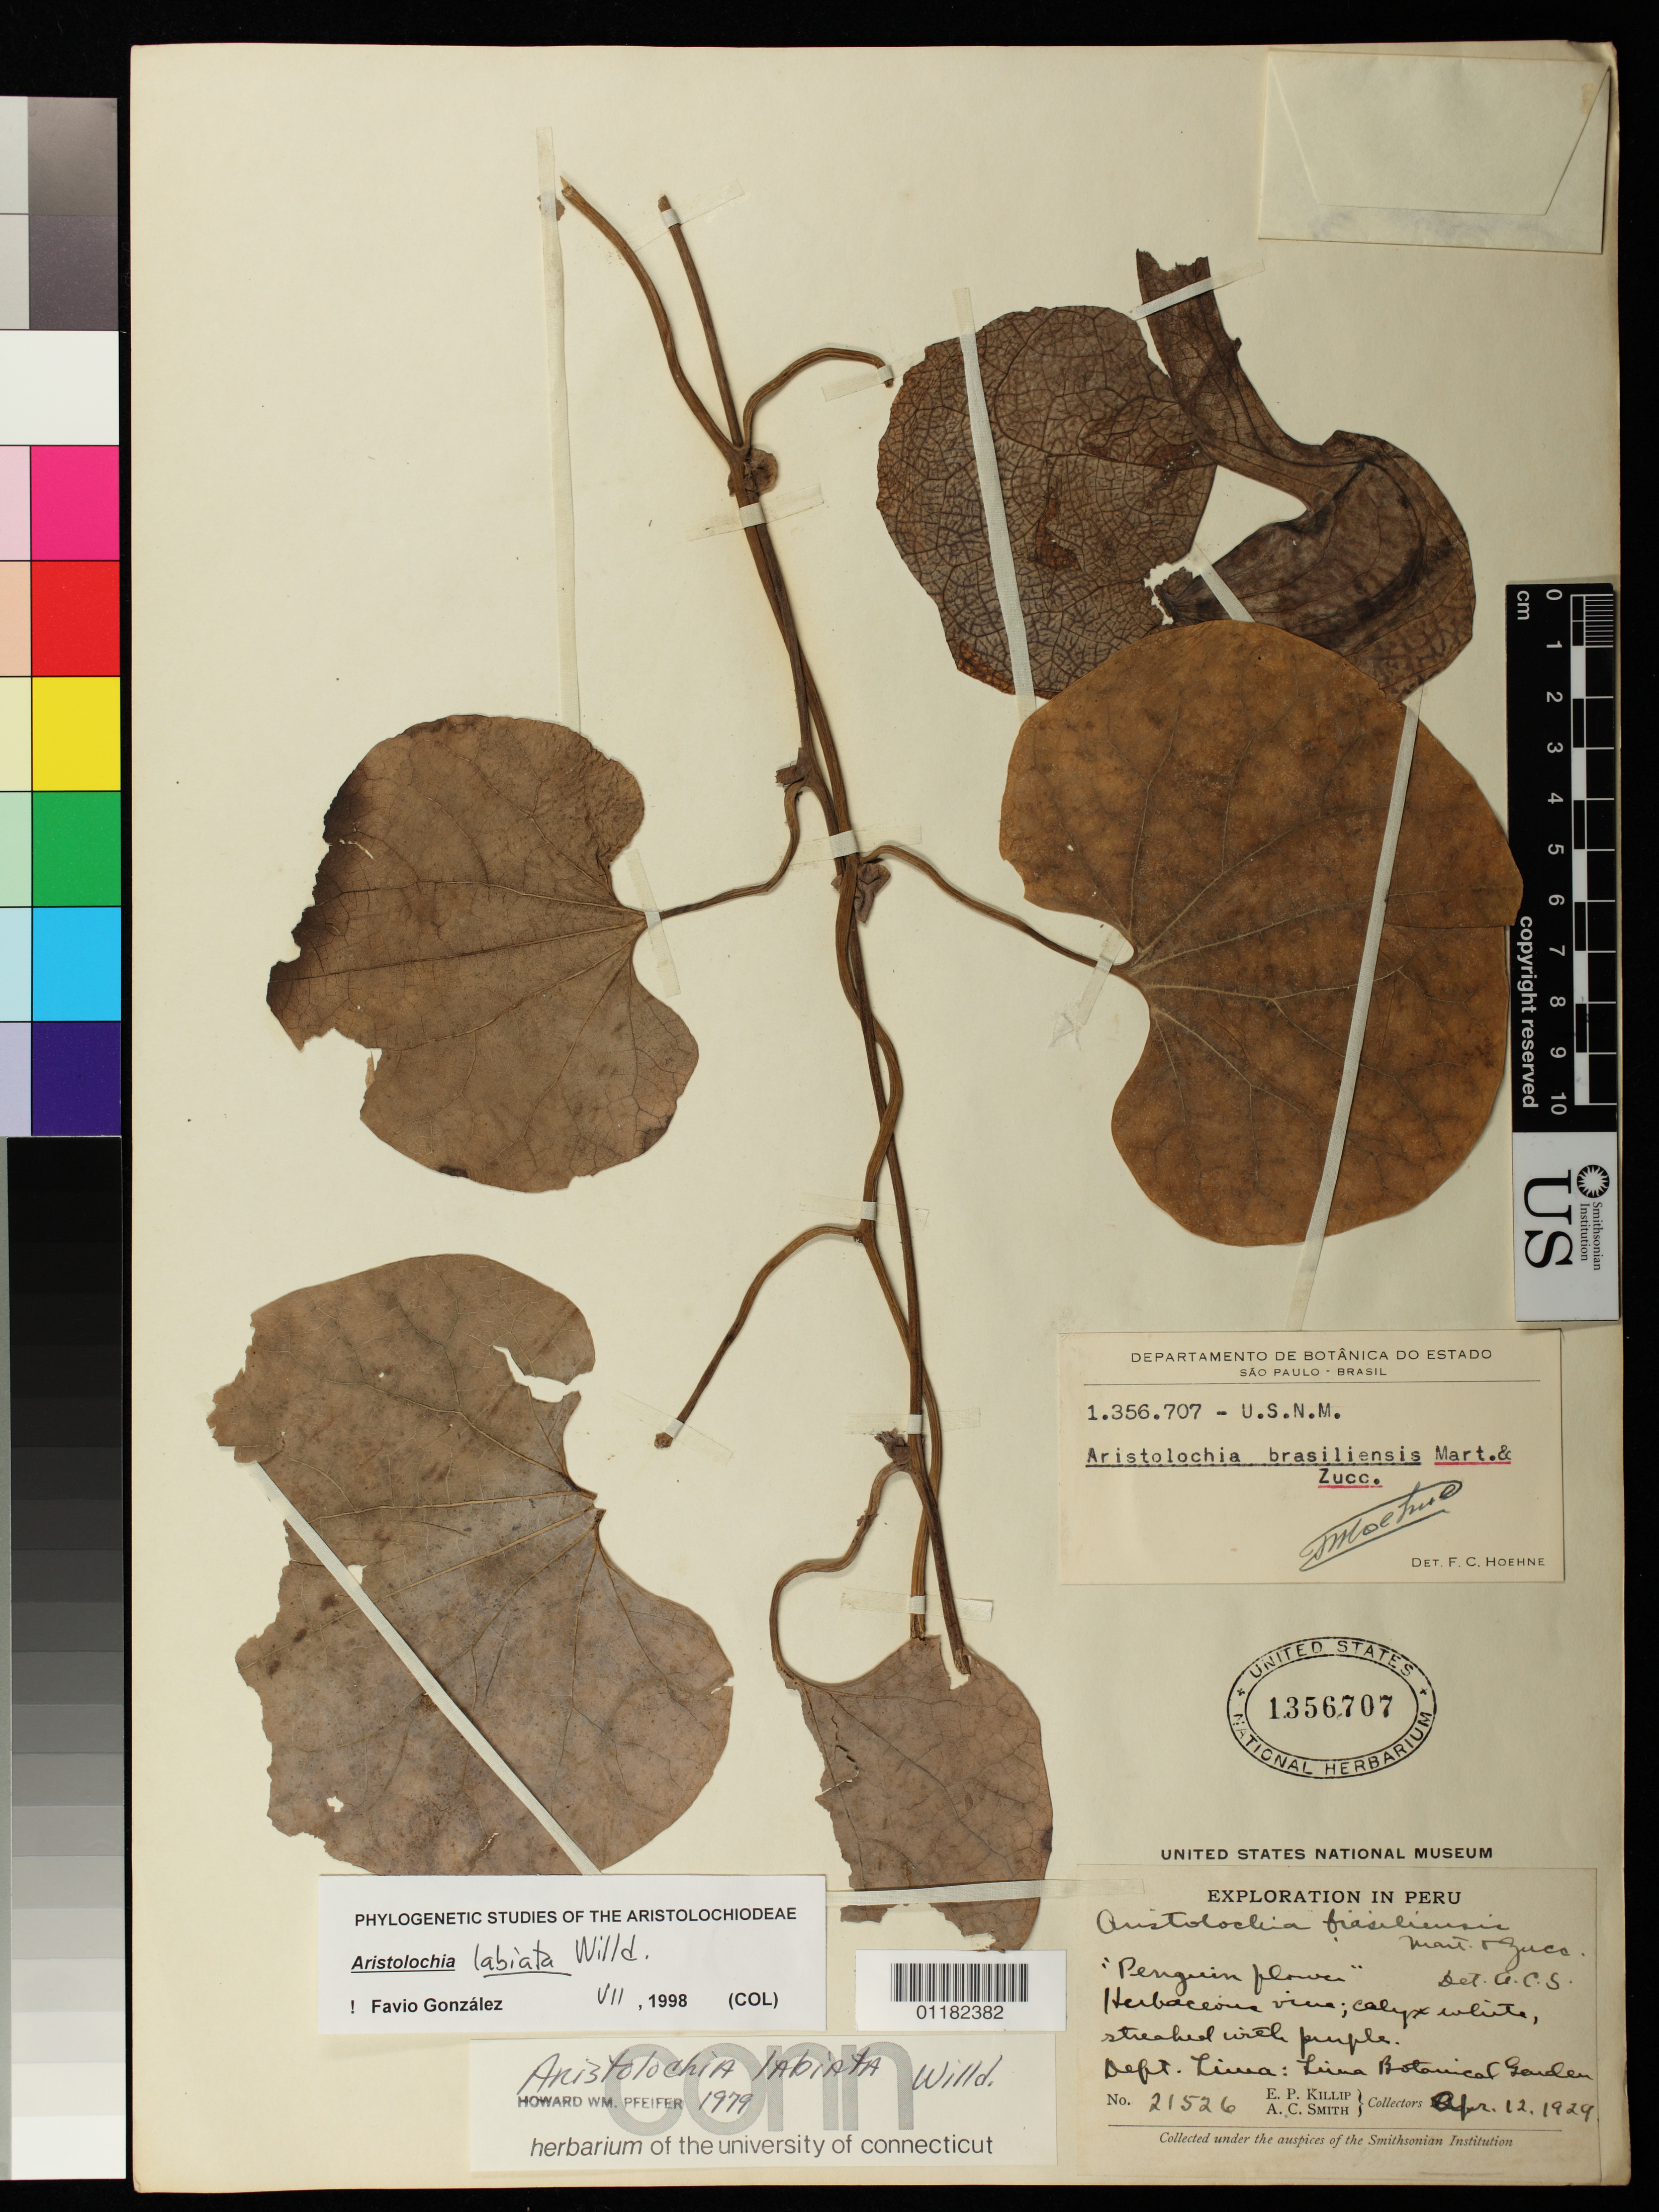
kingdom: Plantae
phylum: Tracheophyta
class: Magnoliopsida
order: Piperales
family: Aristolochiaceae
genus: Aristolochia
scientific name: Aristolochia labiata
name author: Willd.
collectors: E. P. Killip & A. C. Smith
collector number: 21526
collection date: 1929-04-12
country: Peru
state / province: Lima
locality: Lima Botanical Garden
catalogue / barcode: US 1356707